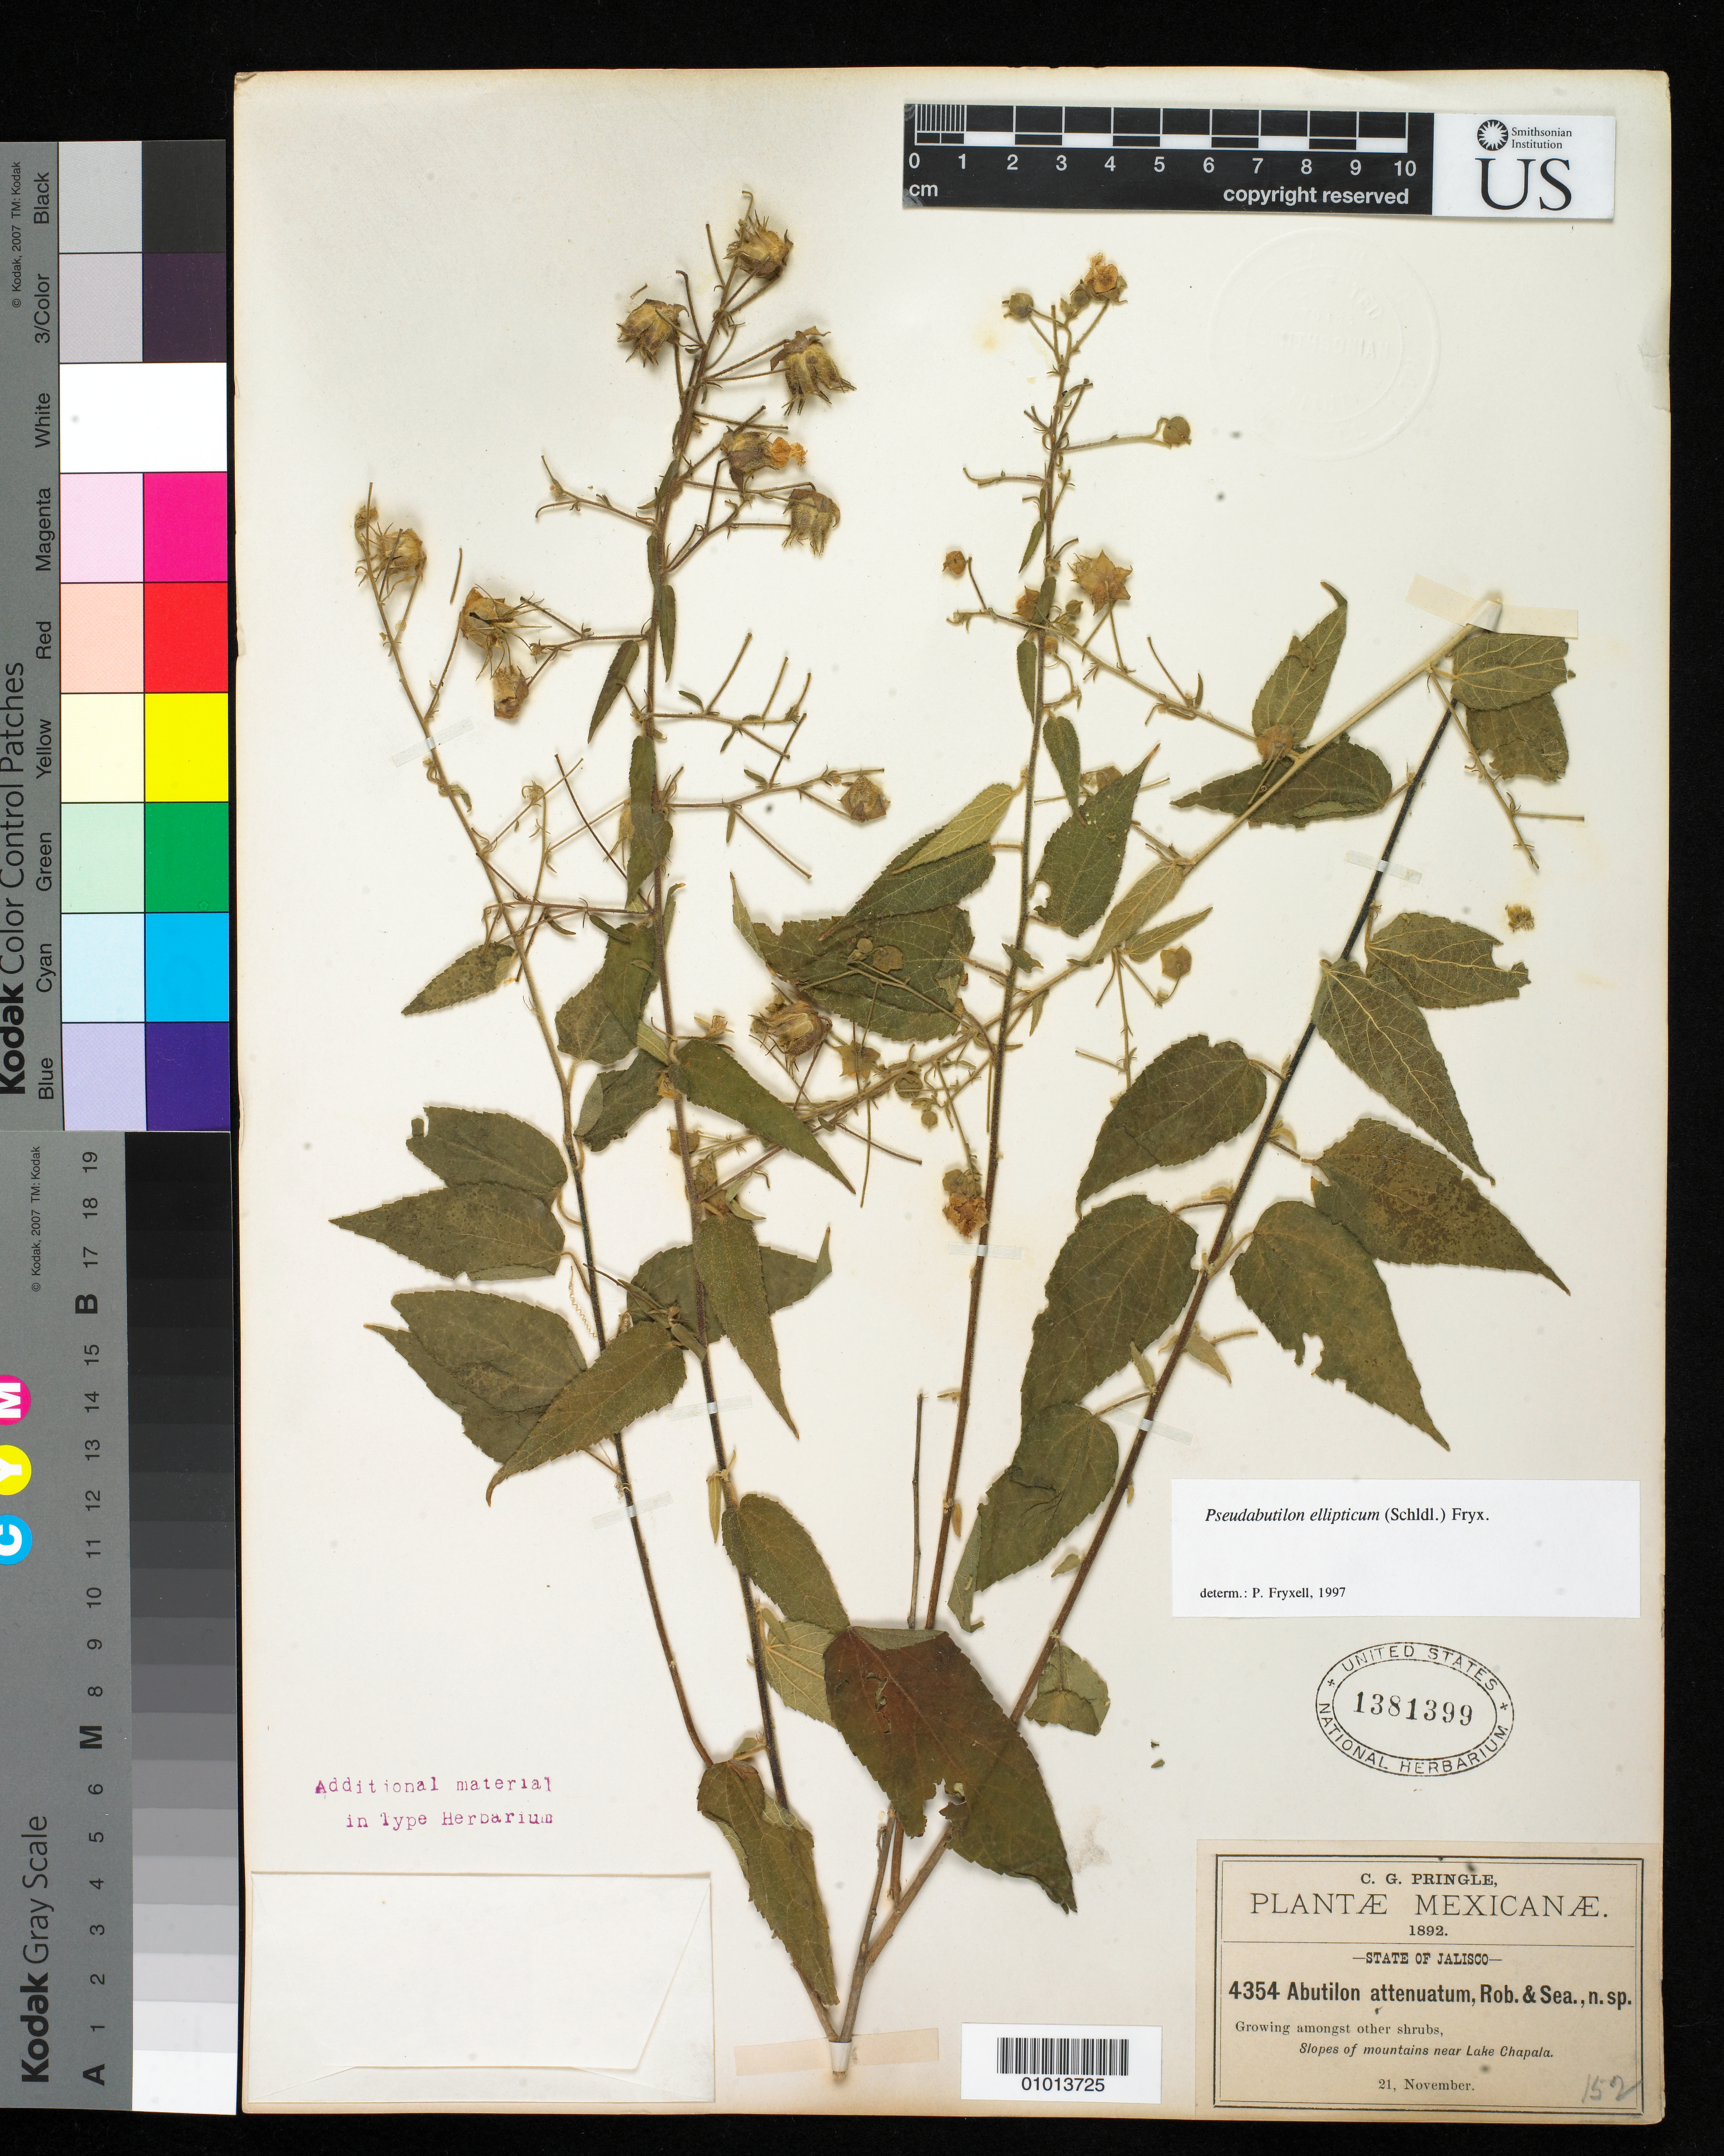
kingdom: Plantae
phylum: Tracheophyta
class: Magnoliopsida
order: Malvales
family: Malvaceae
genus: Abutilon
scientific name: Abutilon attenuatum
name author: B.L. Rob. & Seaton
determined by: Fryxell, Paul A.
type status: Isotype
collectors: C. G. Pringle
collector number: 4354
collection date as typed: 21 Nov 1892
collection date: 1892-11-21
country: Mexico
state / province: Jalisco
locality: Slopes of mountains near Lake Chapala.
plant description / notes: Specimen ex John Donnell Smith herbarium.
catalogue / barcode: US 1381399